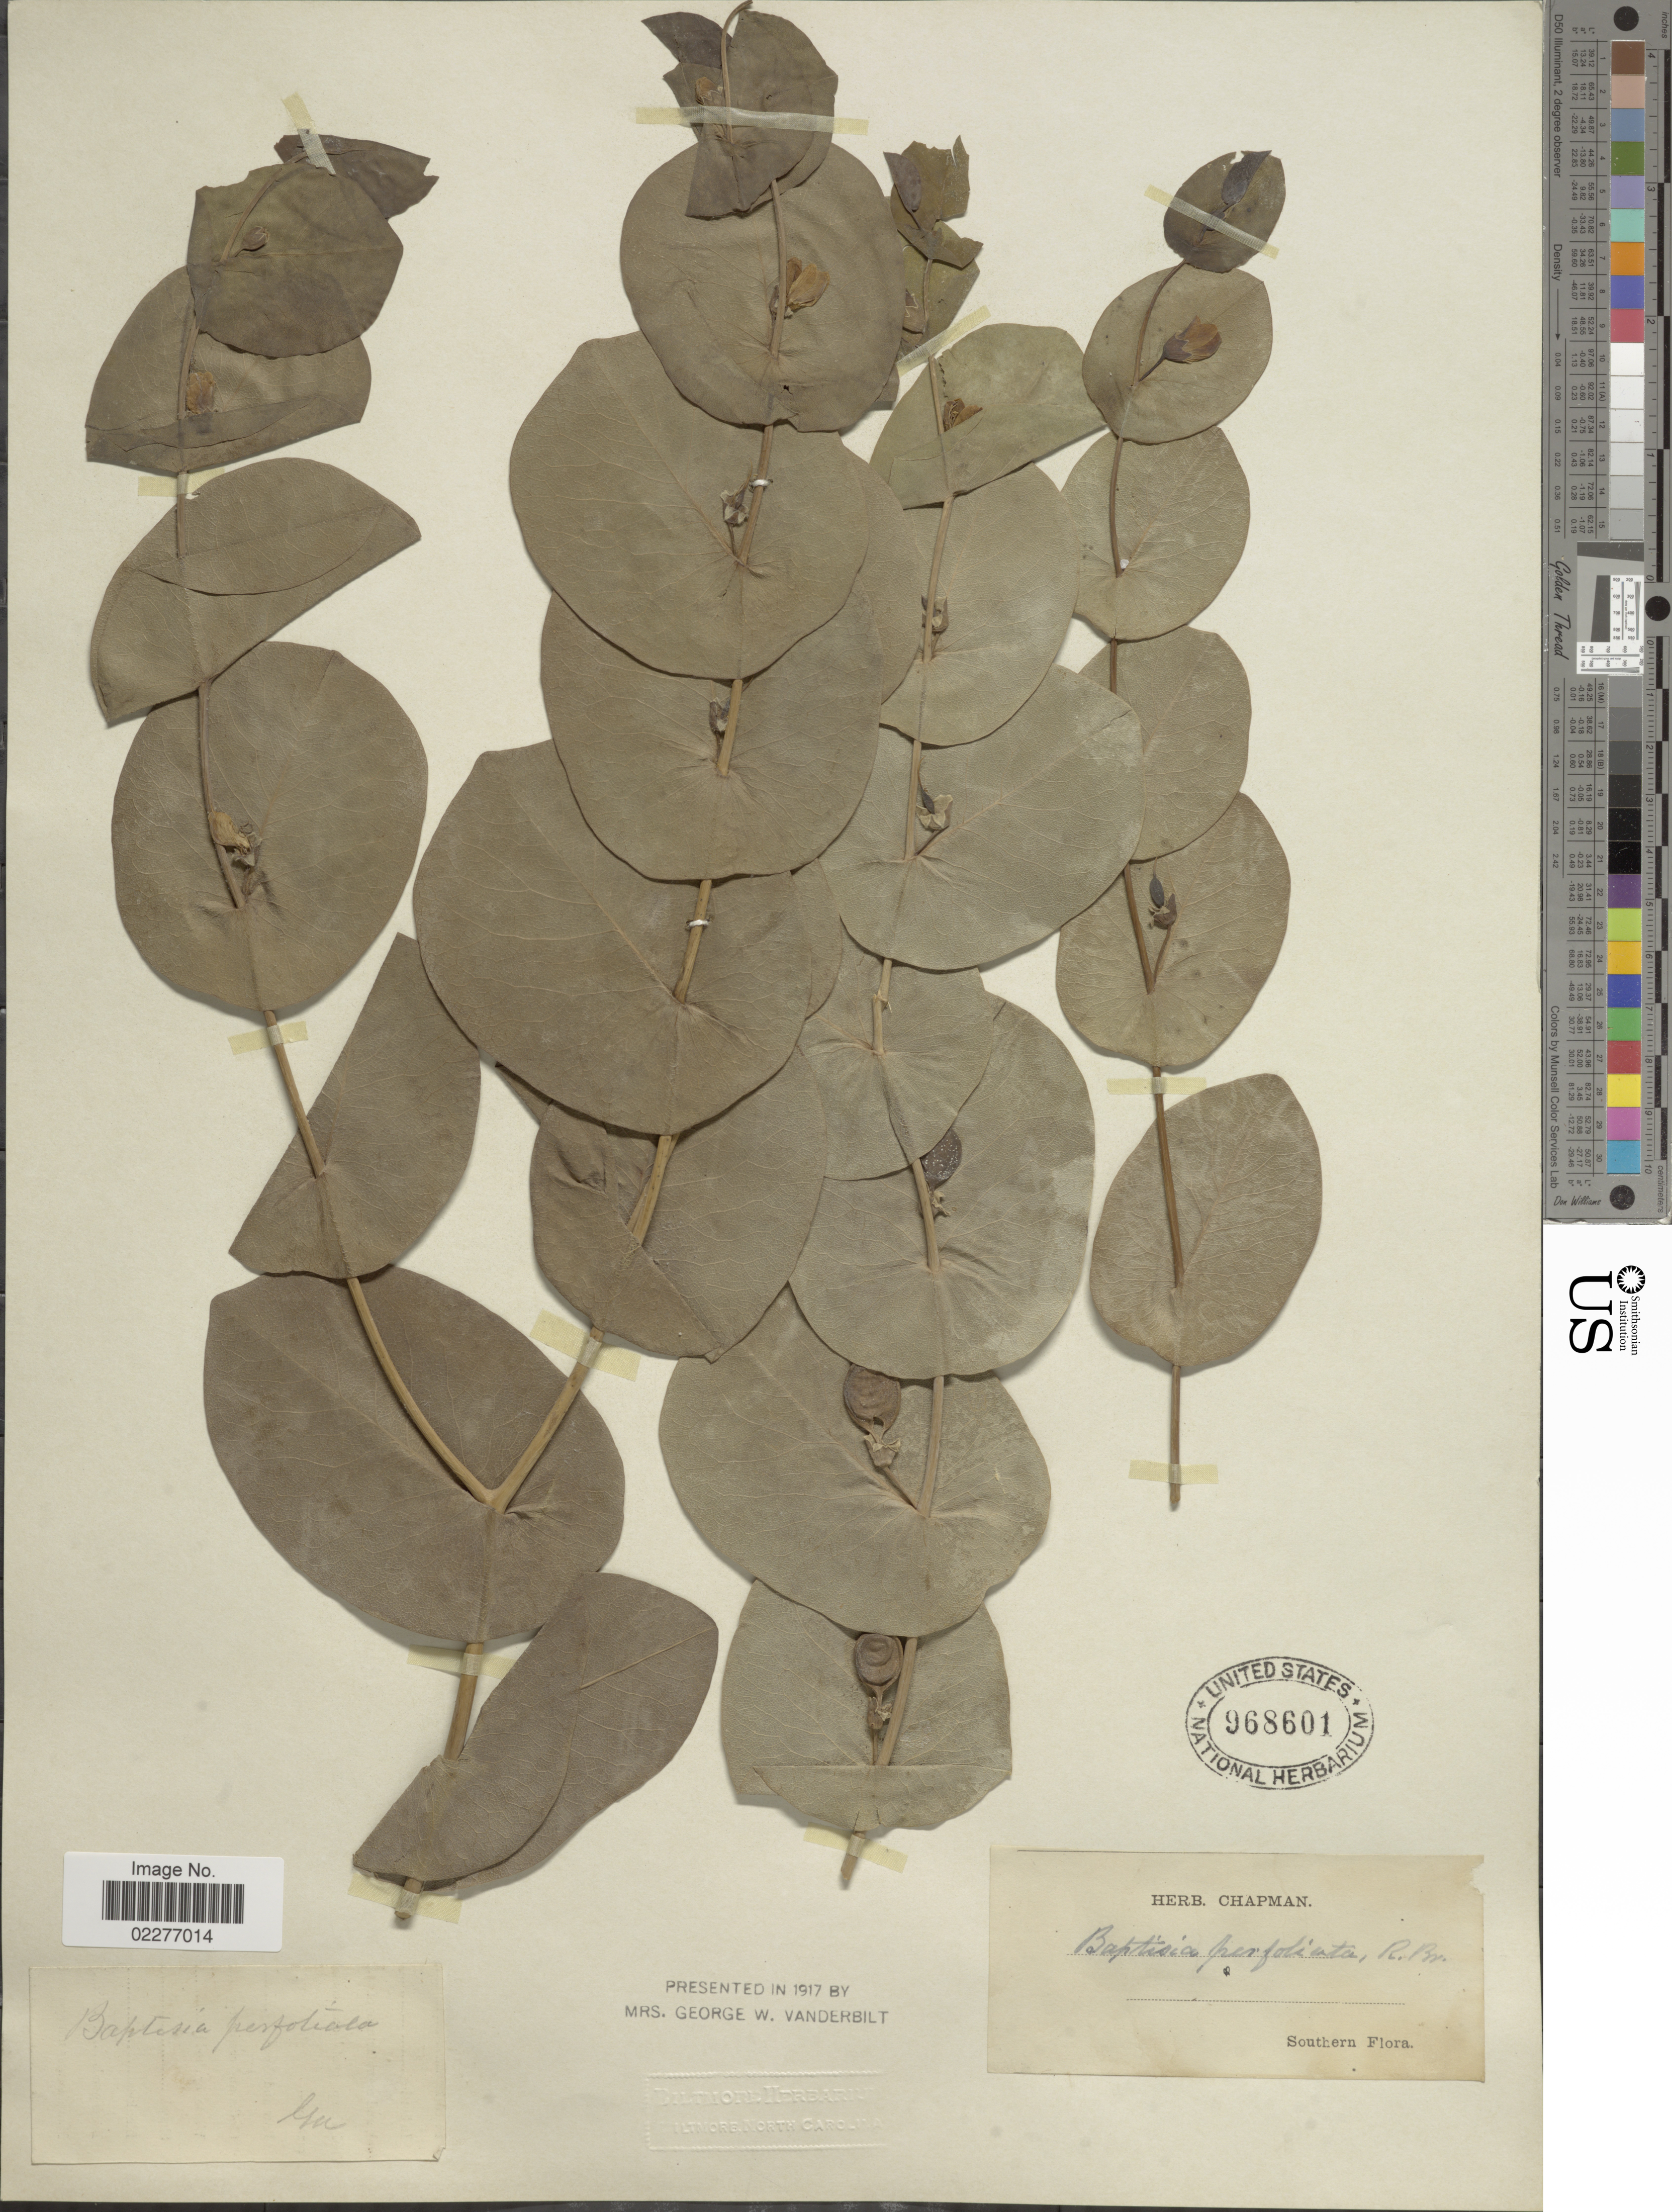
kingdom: Plantae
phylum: Tracheophyta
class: Magnoliopsida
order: Fabales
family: Fabaceae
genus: Baptisia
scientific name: Baptisia perfoliata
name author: (L.) R. Br.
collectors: ex herb. Chapman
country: United States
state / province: Georgia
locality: Southern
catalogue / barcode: US 968601